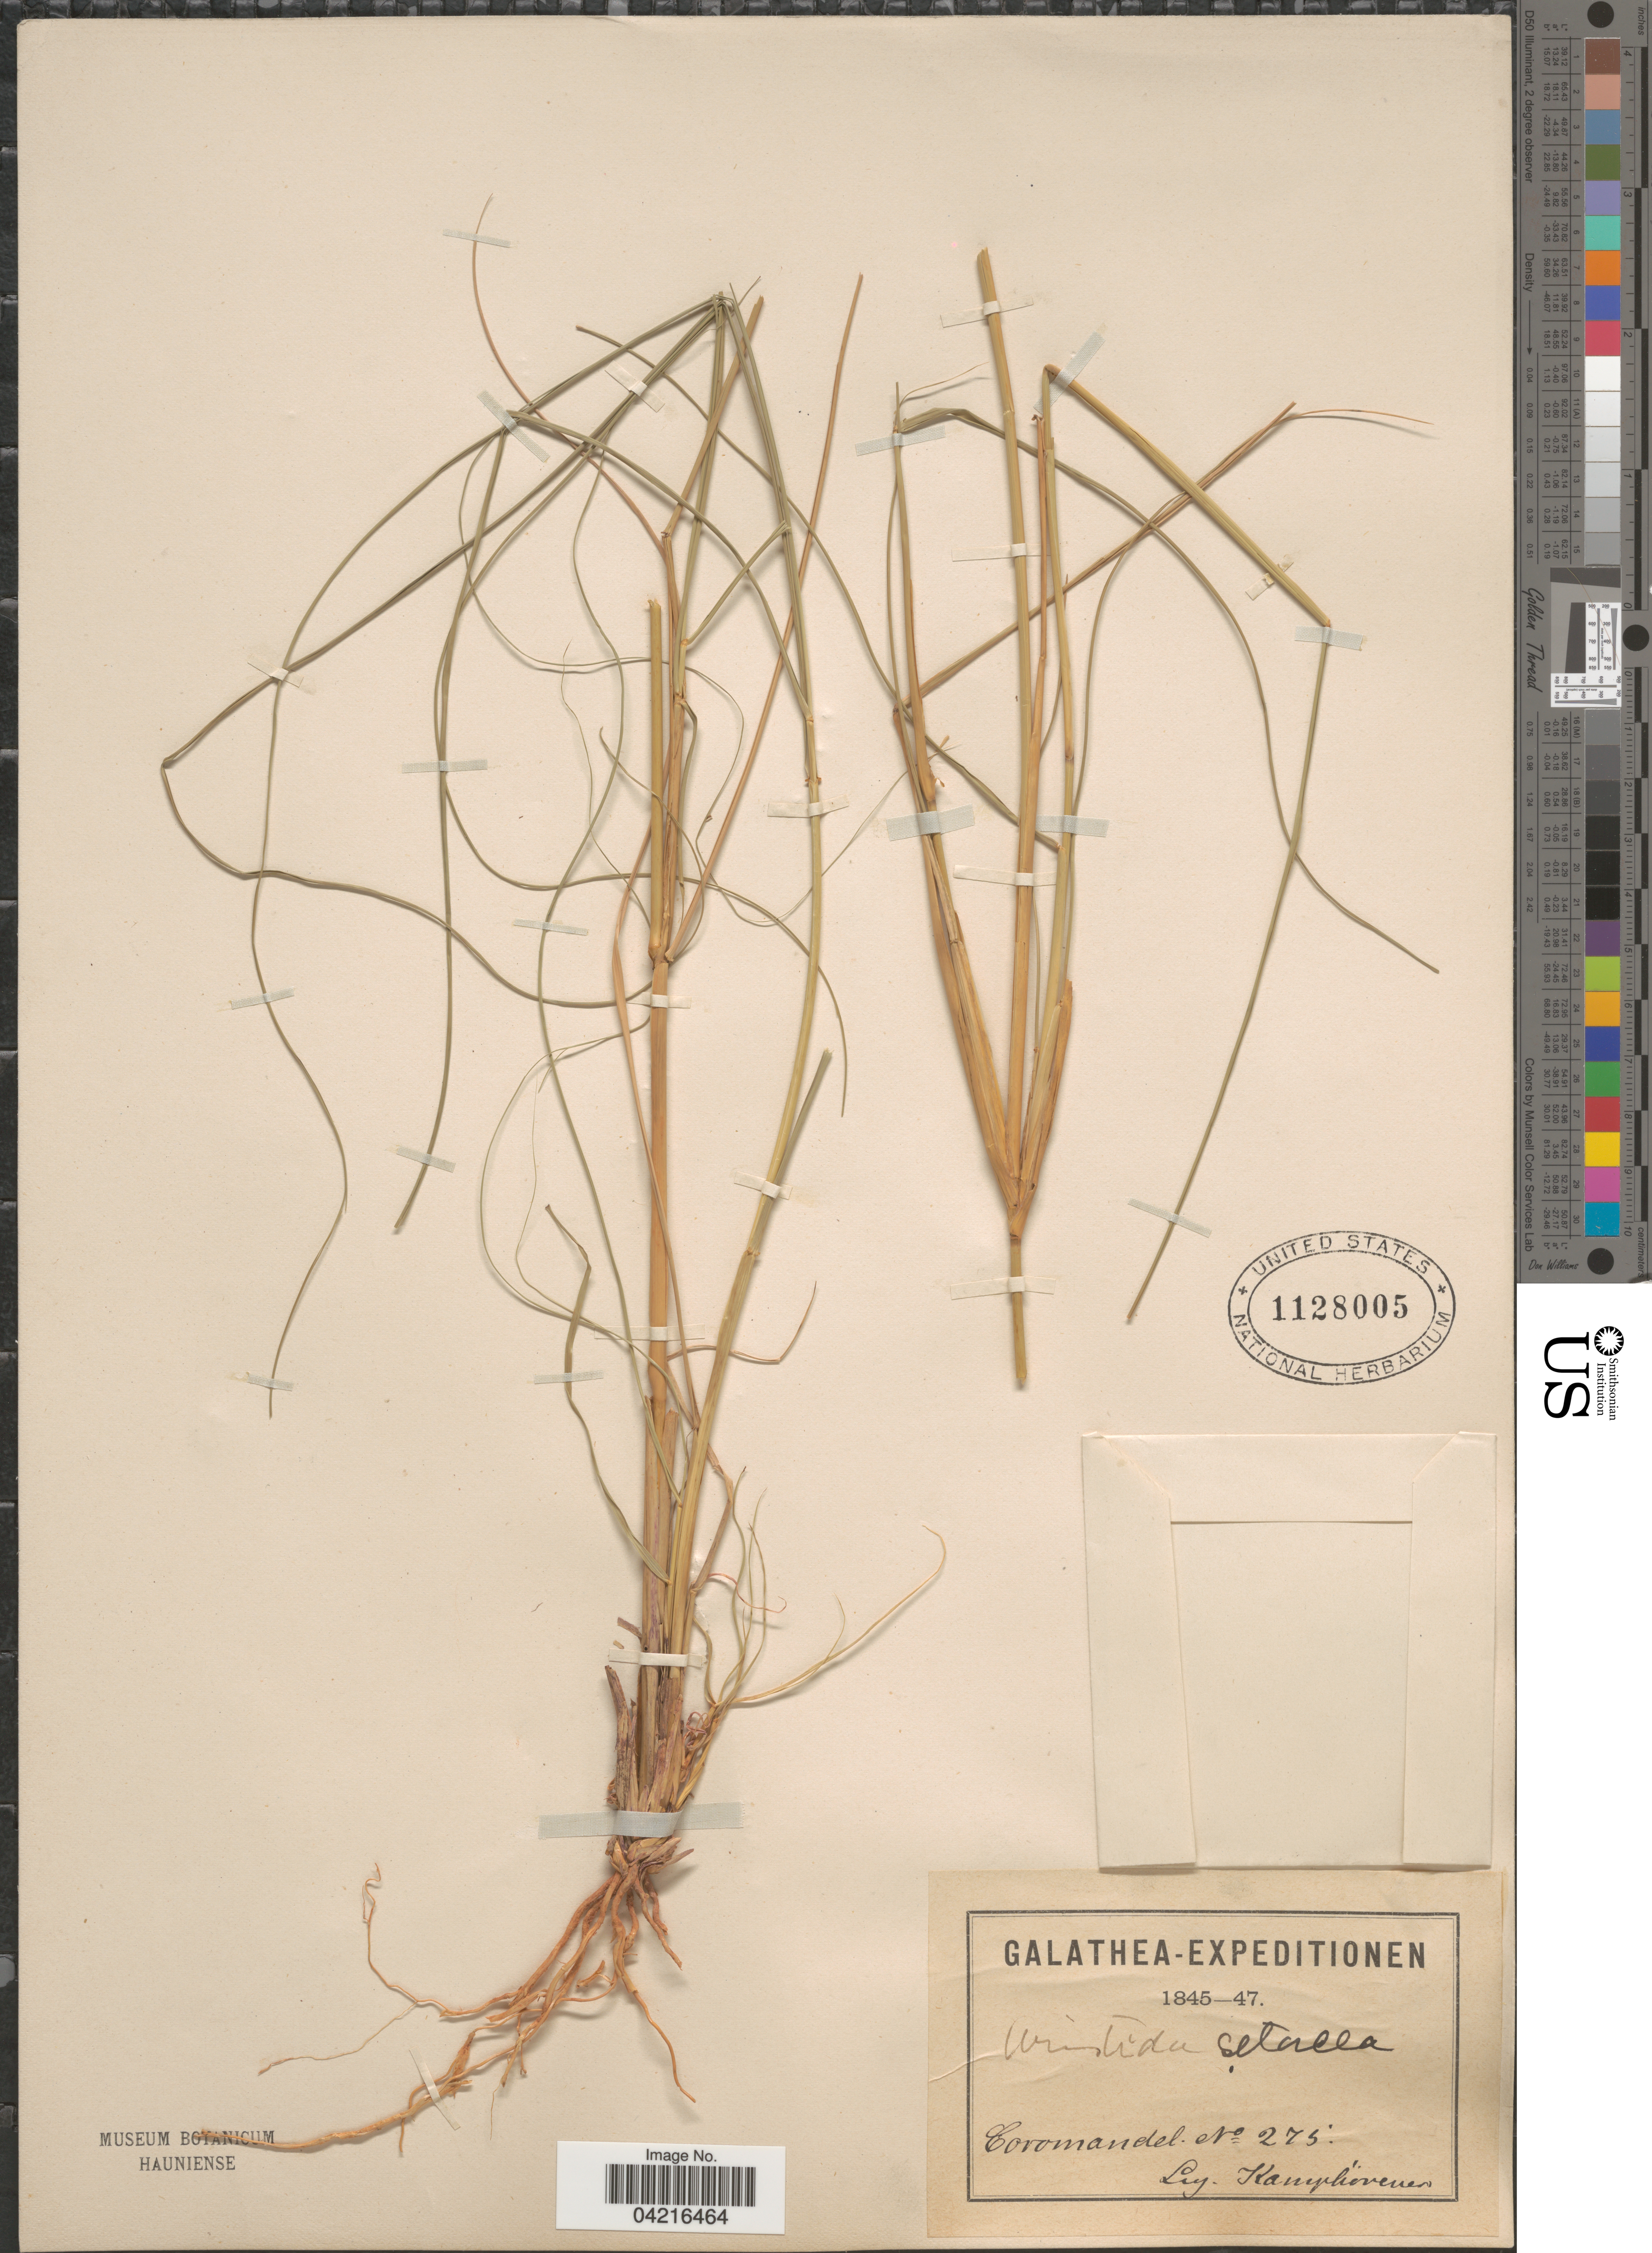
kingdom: Plantae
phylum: Tracheophyta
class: Liliopsida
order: Poales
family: Poaceae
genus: Aristida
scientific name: Aristida setacea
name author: Retz.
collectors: B. Kamphövener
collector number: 275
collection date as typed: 1847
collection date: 1845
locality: Galathea-Expedition. Coromandel.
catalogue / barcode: US 1128005